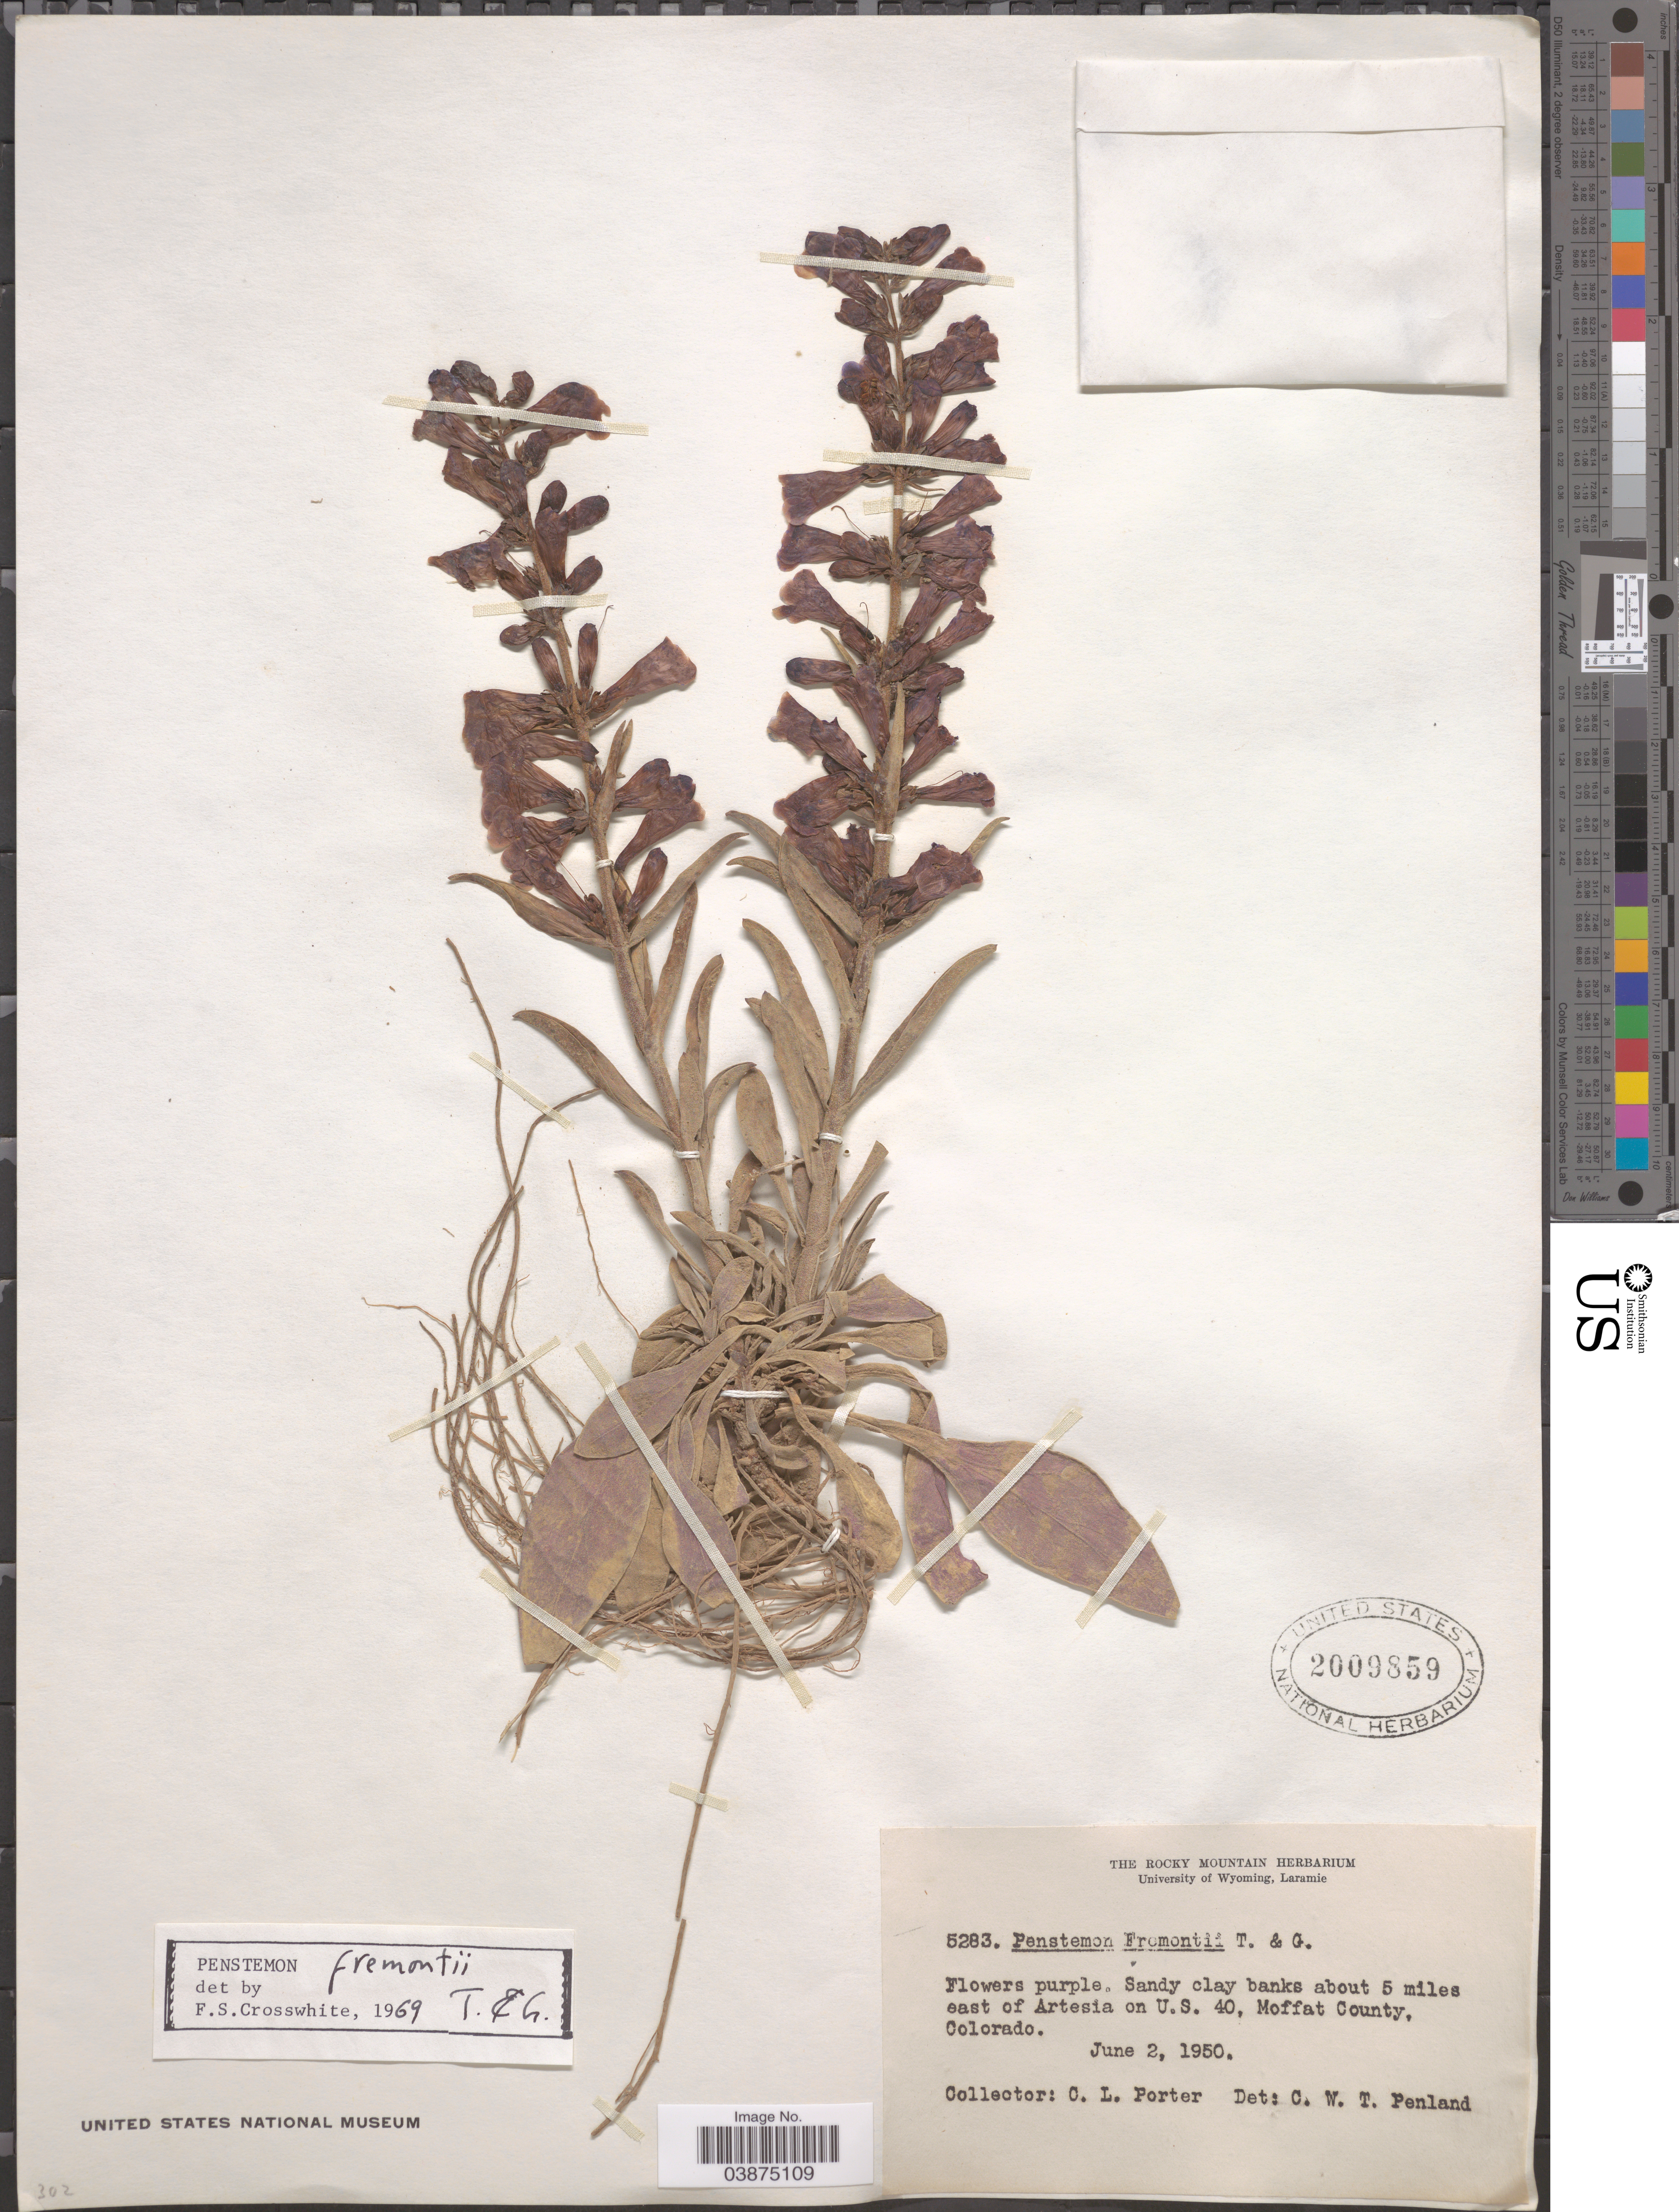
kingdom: Plantae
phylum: Tracheophyta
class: Magnoliopsida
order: Lamiales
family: Plantaginaceae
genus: Penstemon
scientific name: Penstemon fremontii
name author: Torr. & A. Gray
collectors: C. L. Porter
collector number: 5283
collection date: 1950-06-02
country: United States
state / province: Colorado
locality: About 5 miles east of Artesia on U.S. 40, Moffat County.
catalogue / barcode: US 2009859